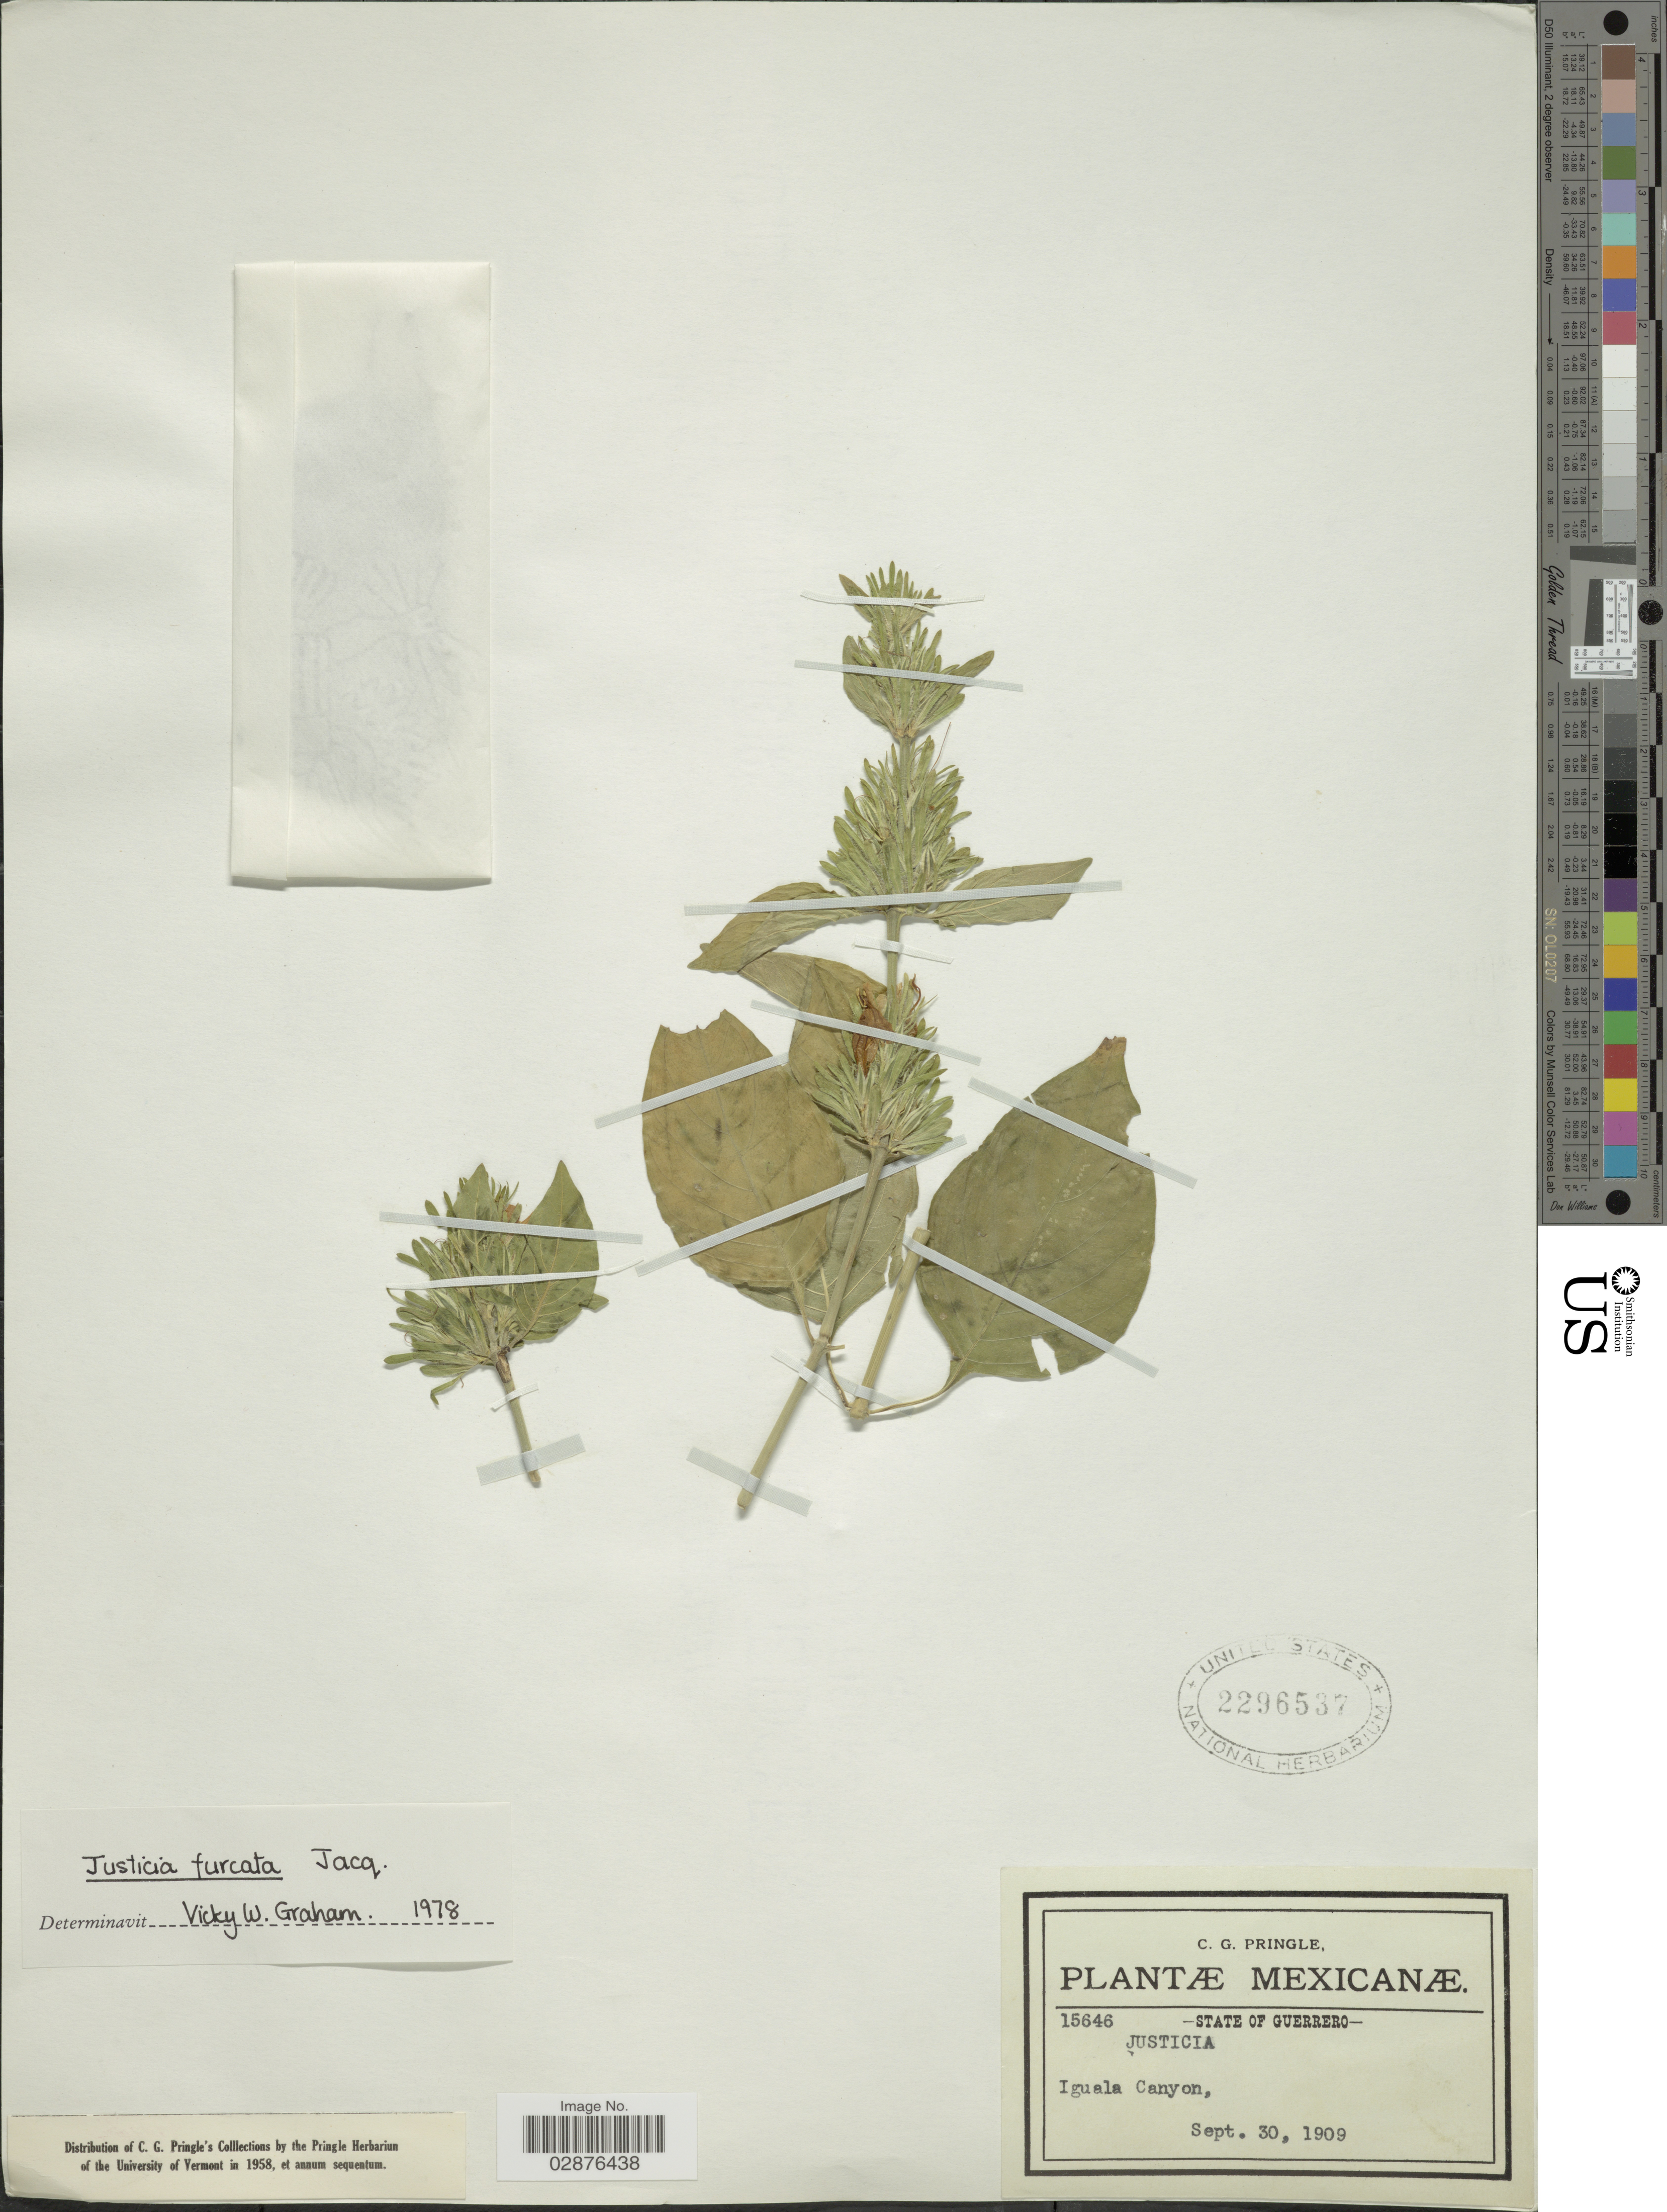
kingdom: Plantae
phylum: Tracheophyta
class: Magnoliopsida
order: Lamiales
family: Acanthaceae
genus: Justicia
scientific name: Justicia furcata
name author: Lam.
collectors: C. G. Pringle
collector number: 15646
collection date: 1909-09-30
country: Mexico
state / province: Guerrero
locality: Iguala Canyon.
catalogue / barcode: US 2296537